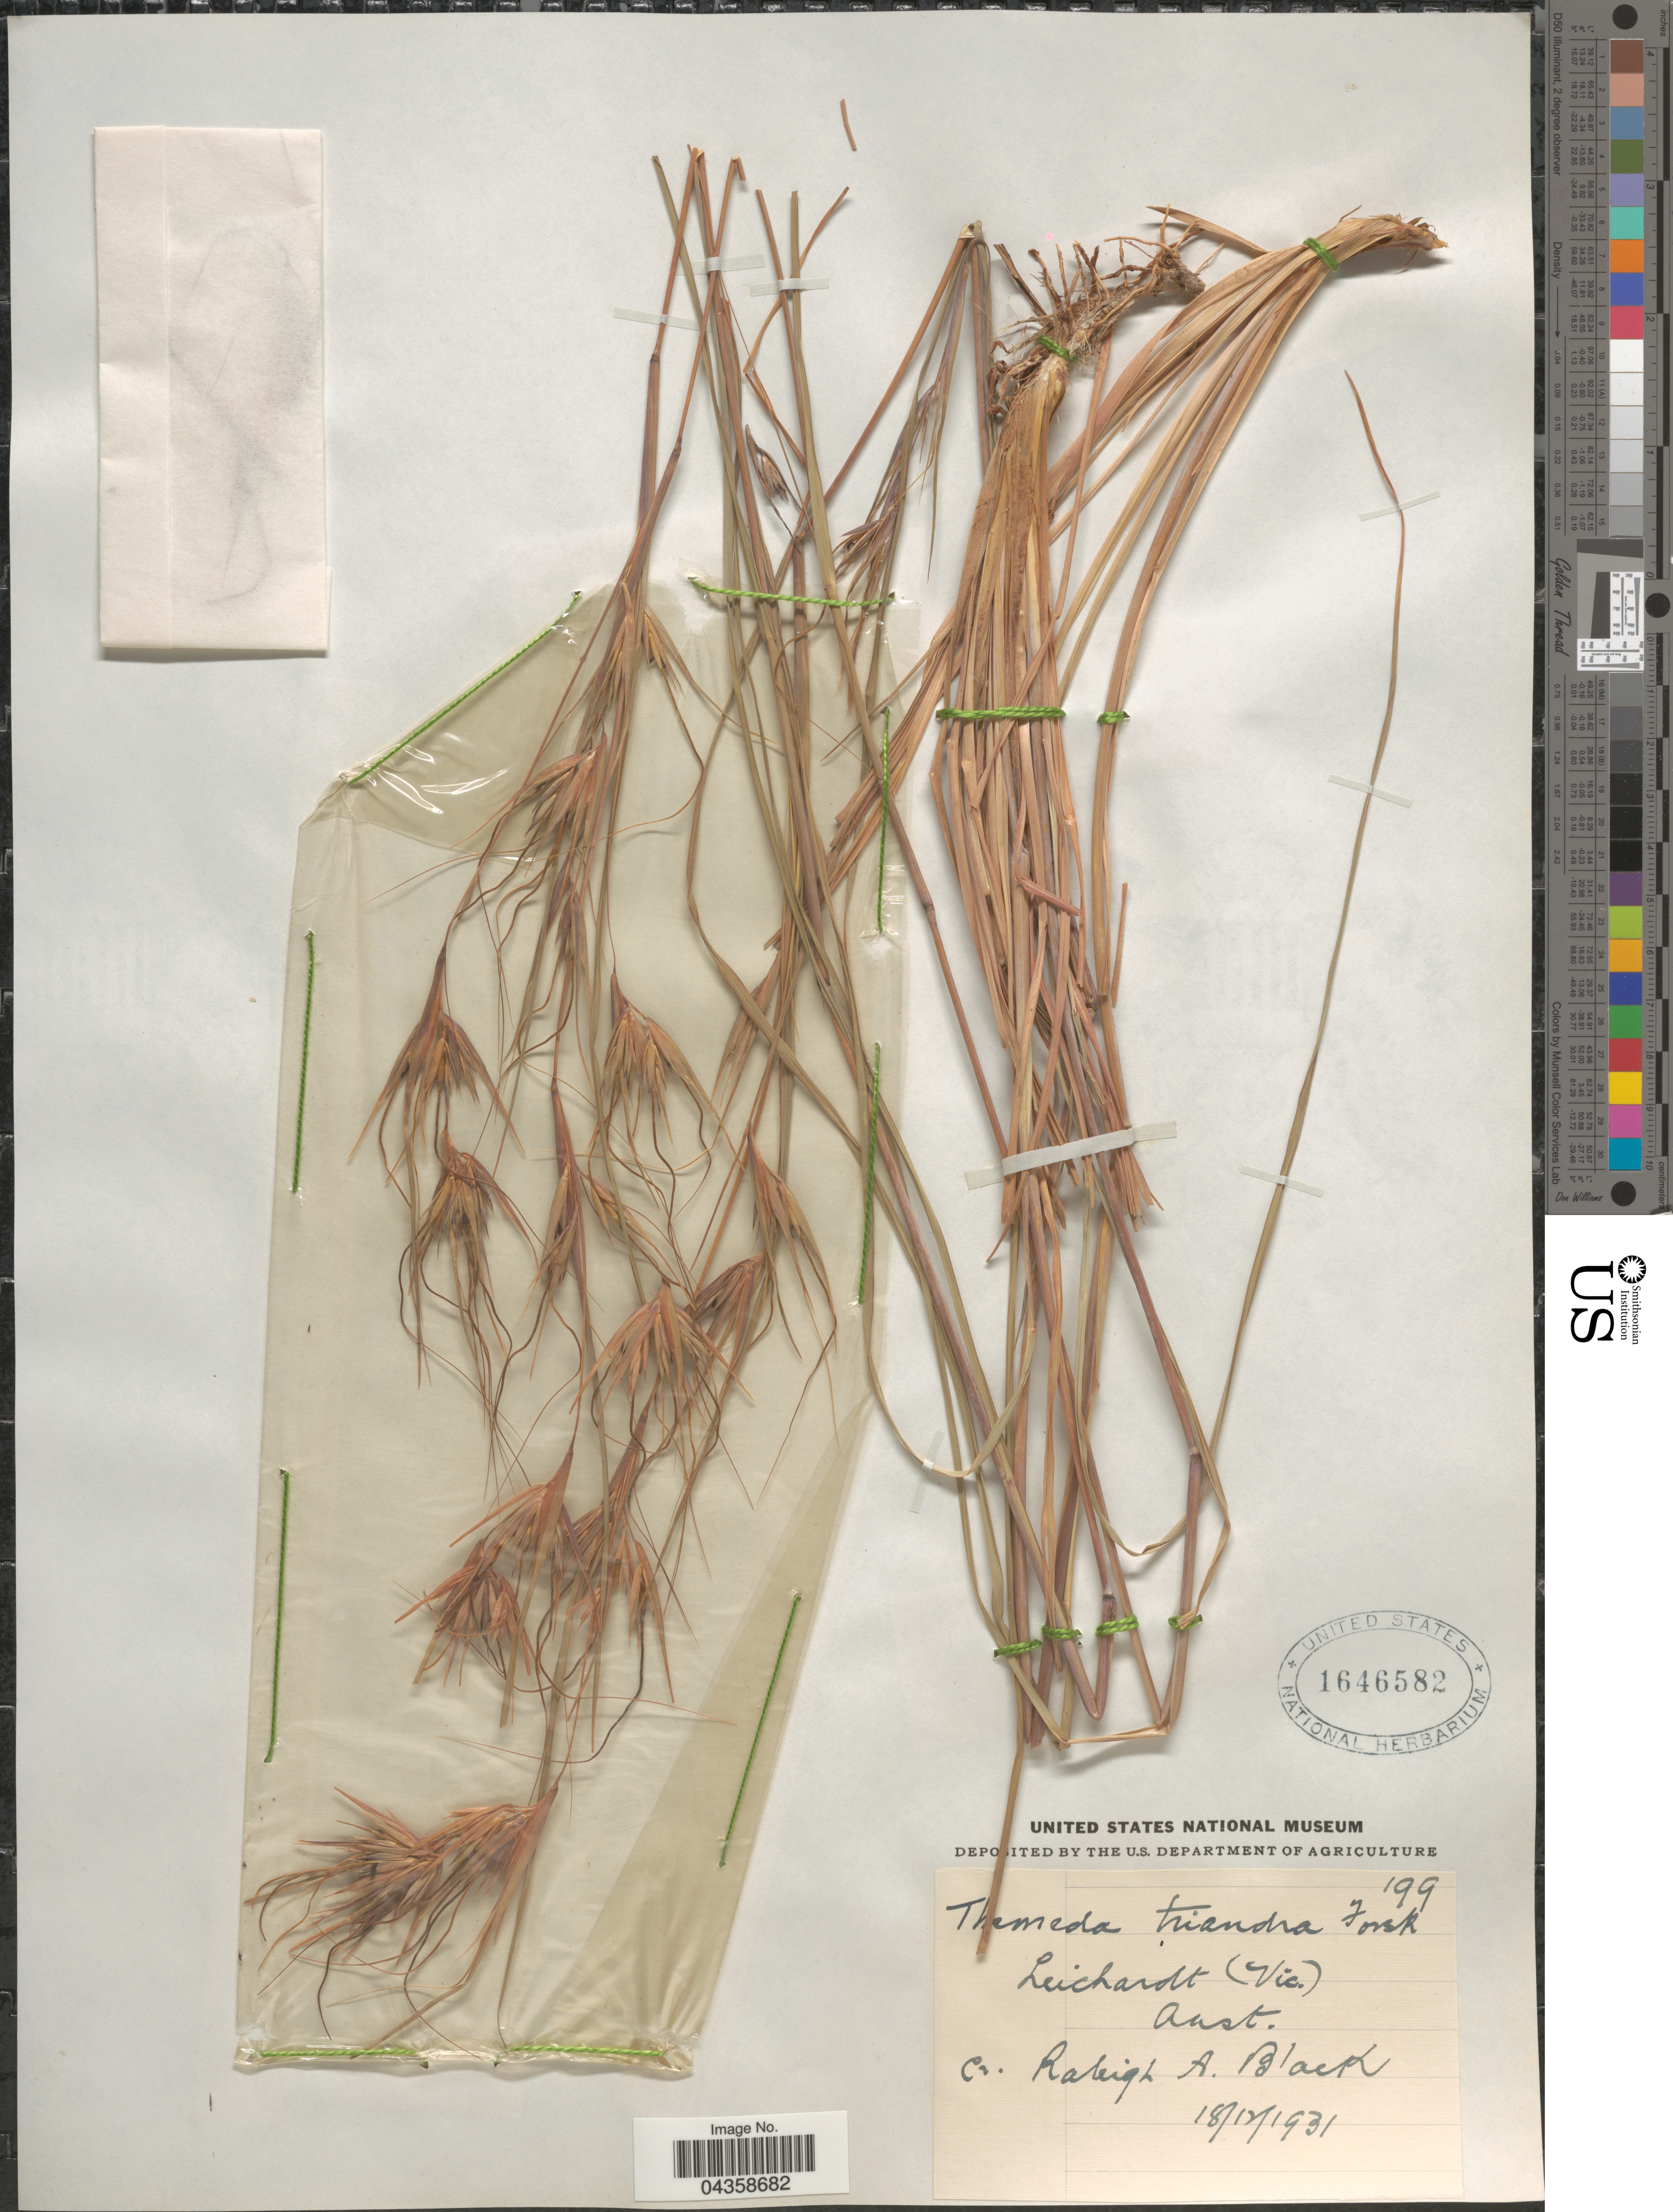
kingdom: Plantae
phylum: Tracheophyta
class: Liliopsida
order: Poales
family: Poaceae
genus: Themeda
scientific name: Themeda triandra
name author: Forssk.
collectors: R. A. Black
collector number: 199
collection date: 1931-04-18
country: Australia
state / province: Victoria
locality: Leichardt (Vic.).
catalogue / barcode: US 1646582